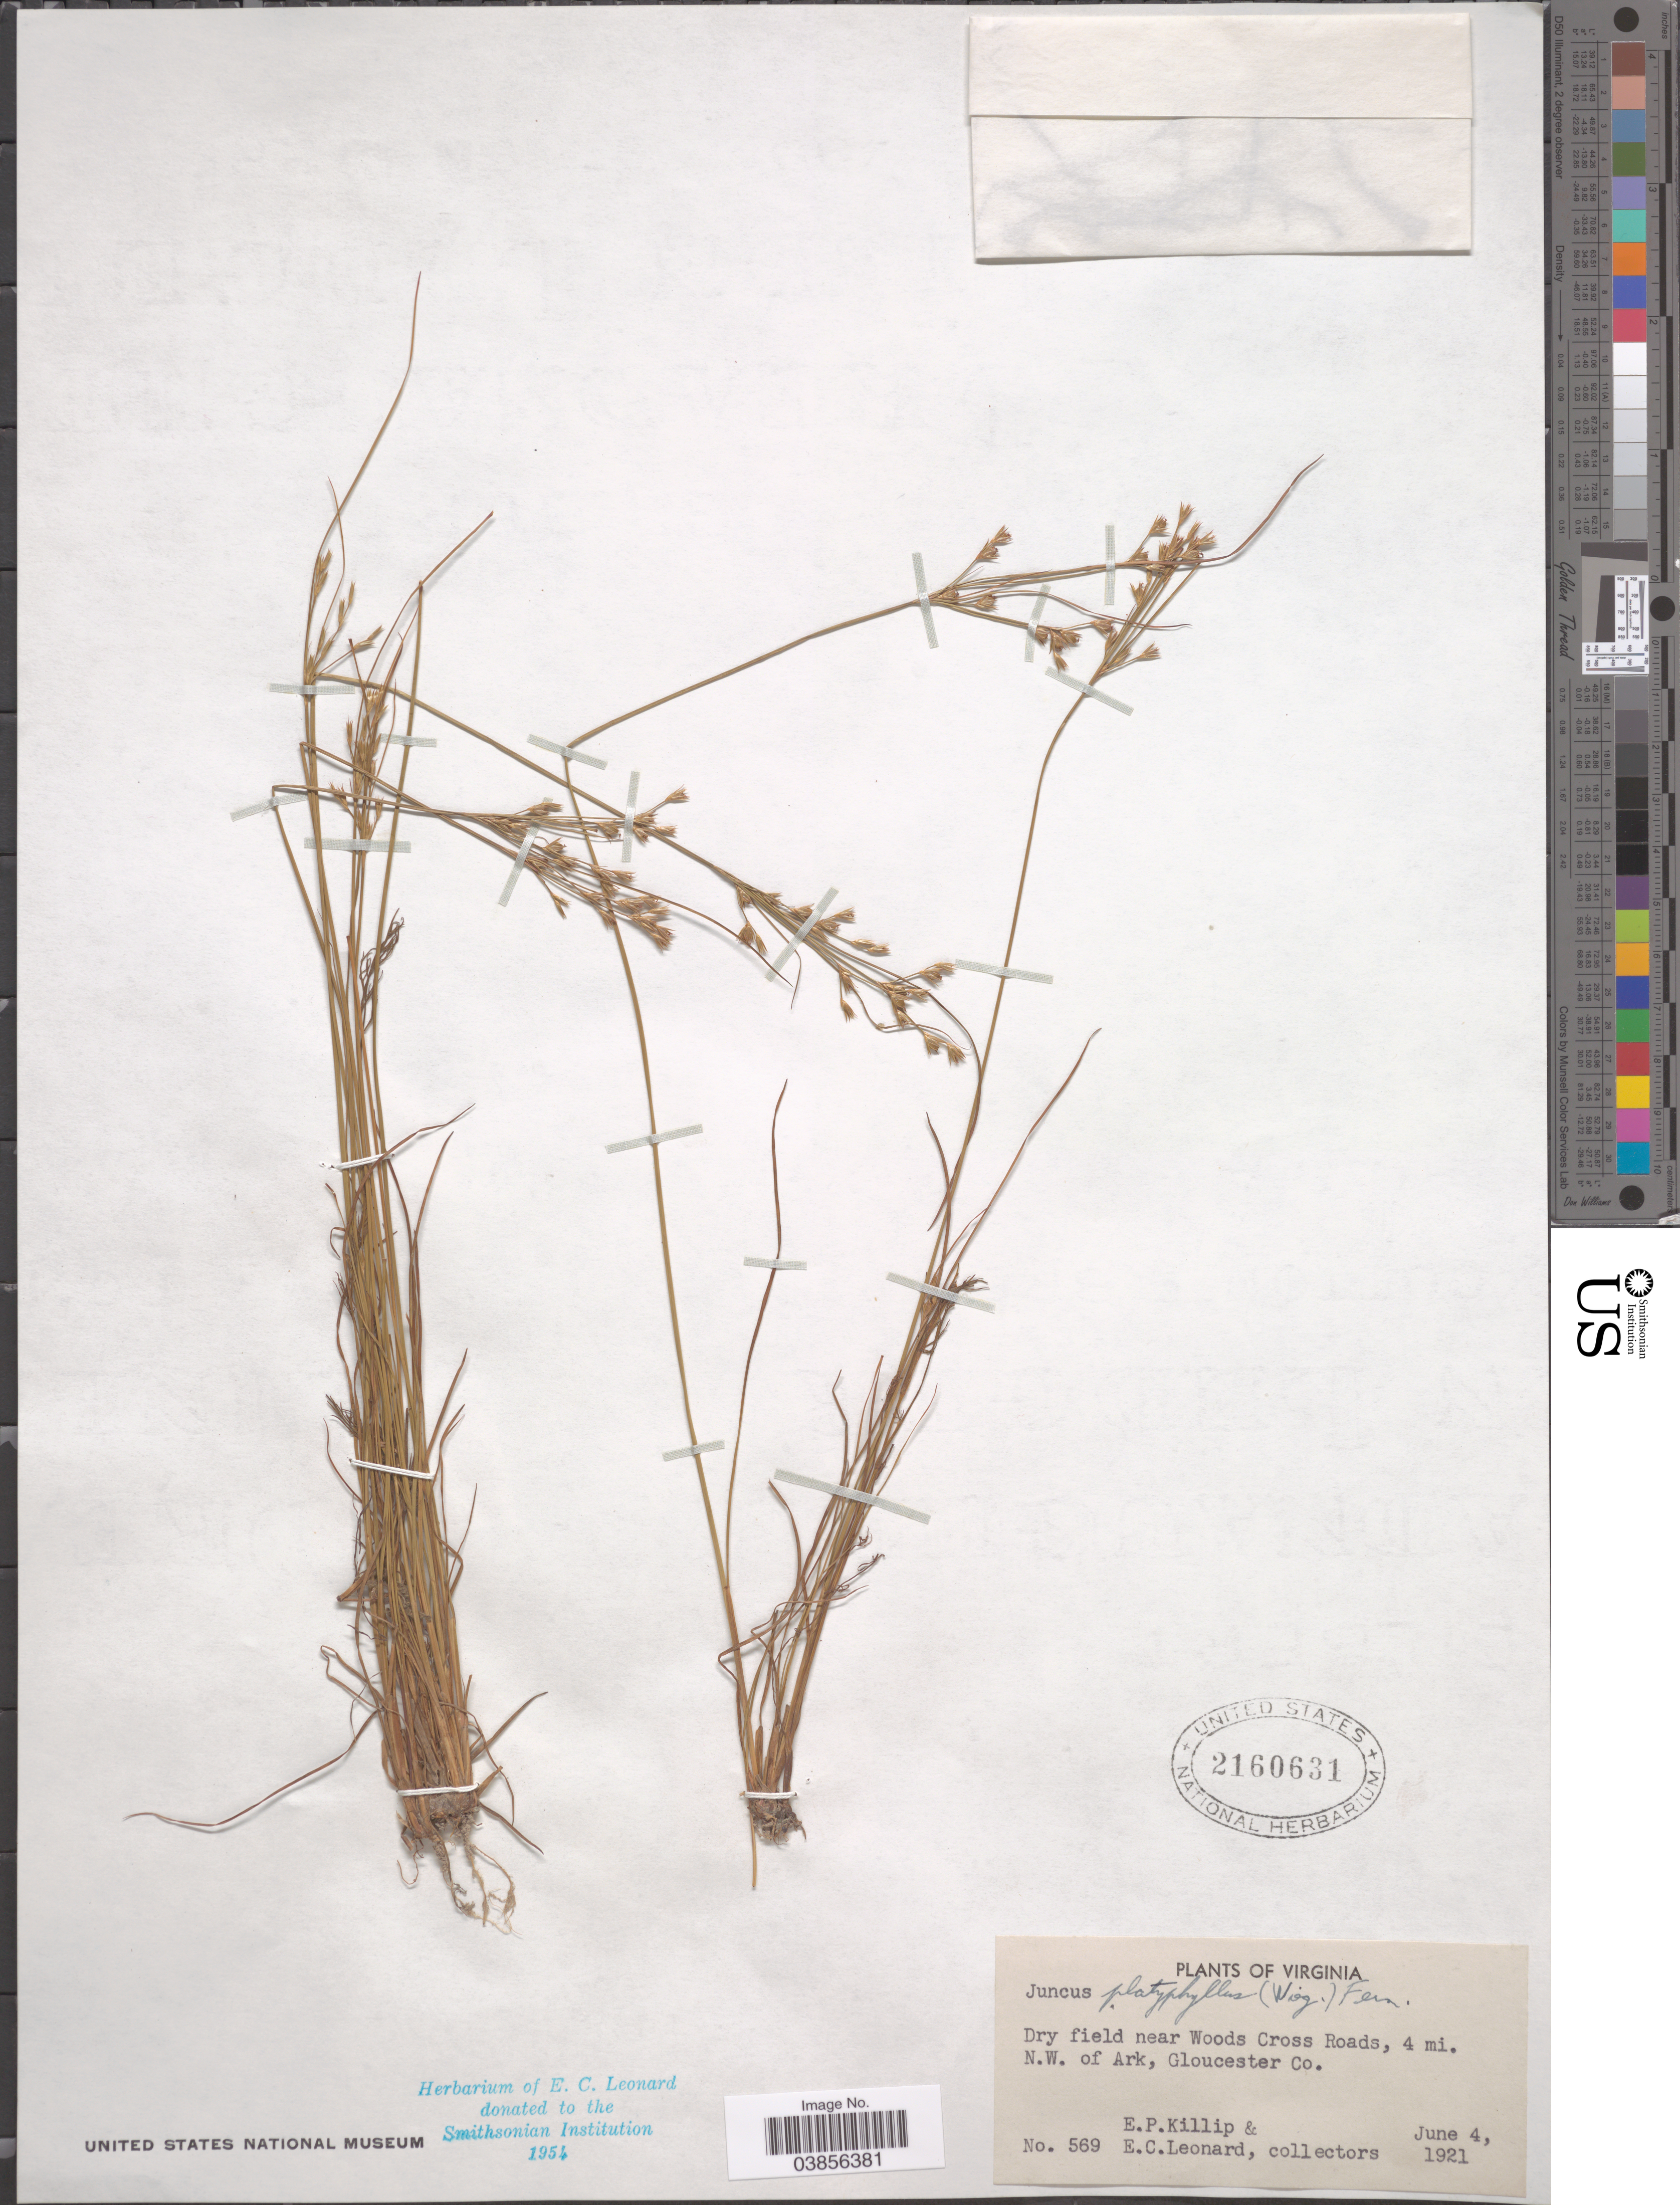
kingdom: Plantae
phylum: Tracheophyta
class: Liliopsida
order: Poales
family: Juncaceae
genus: Juncus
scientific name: Juncus platyphyllus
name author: (Wiegand) Fernald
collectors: E. P. Killip & E. C. Leonard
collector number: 569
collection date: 1921-06-04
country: United States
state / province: Virginia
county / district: Gloucester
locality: Near Woods Cross Roads, 4 mi. N.W. of Ark, Gloucester Co.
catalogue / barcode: US 2160631